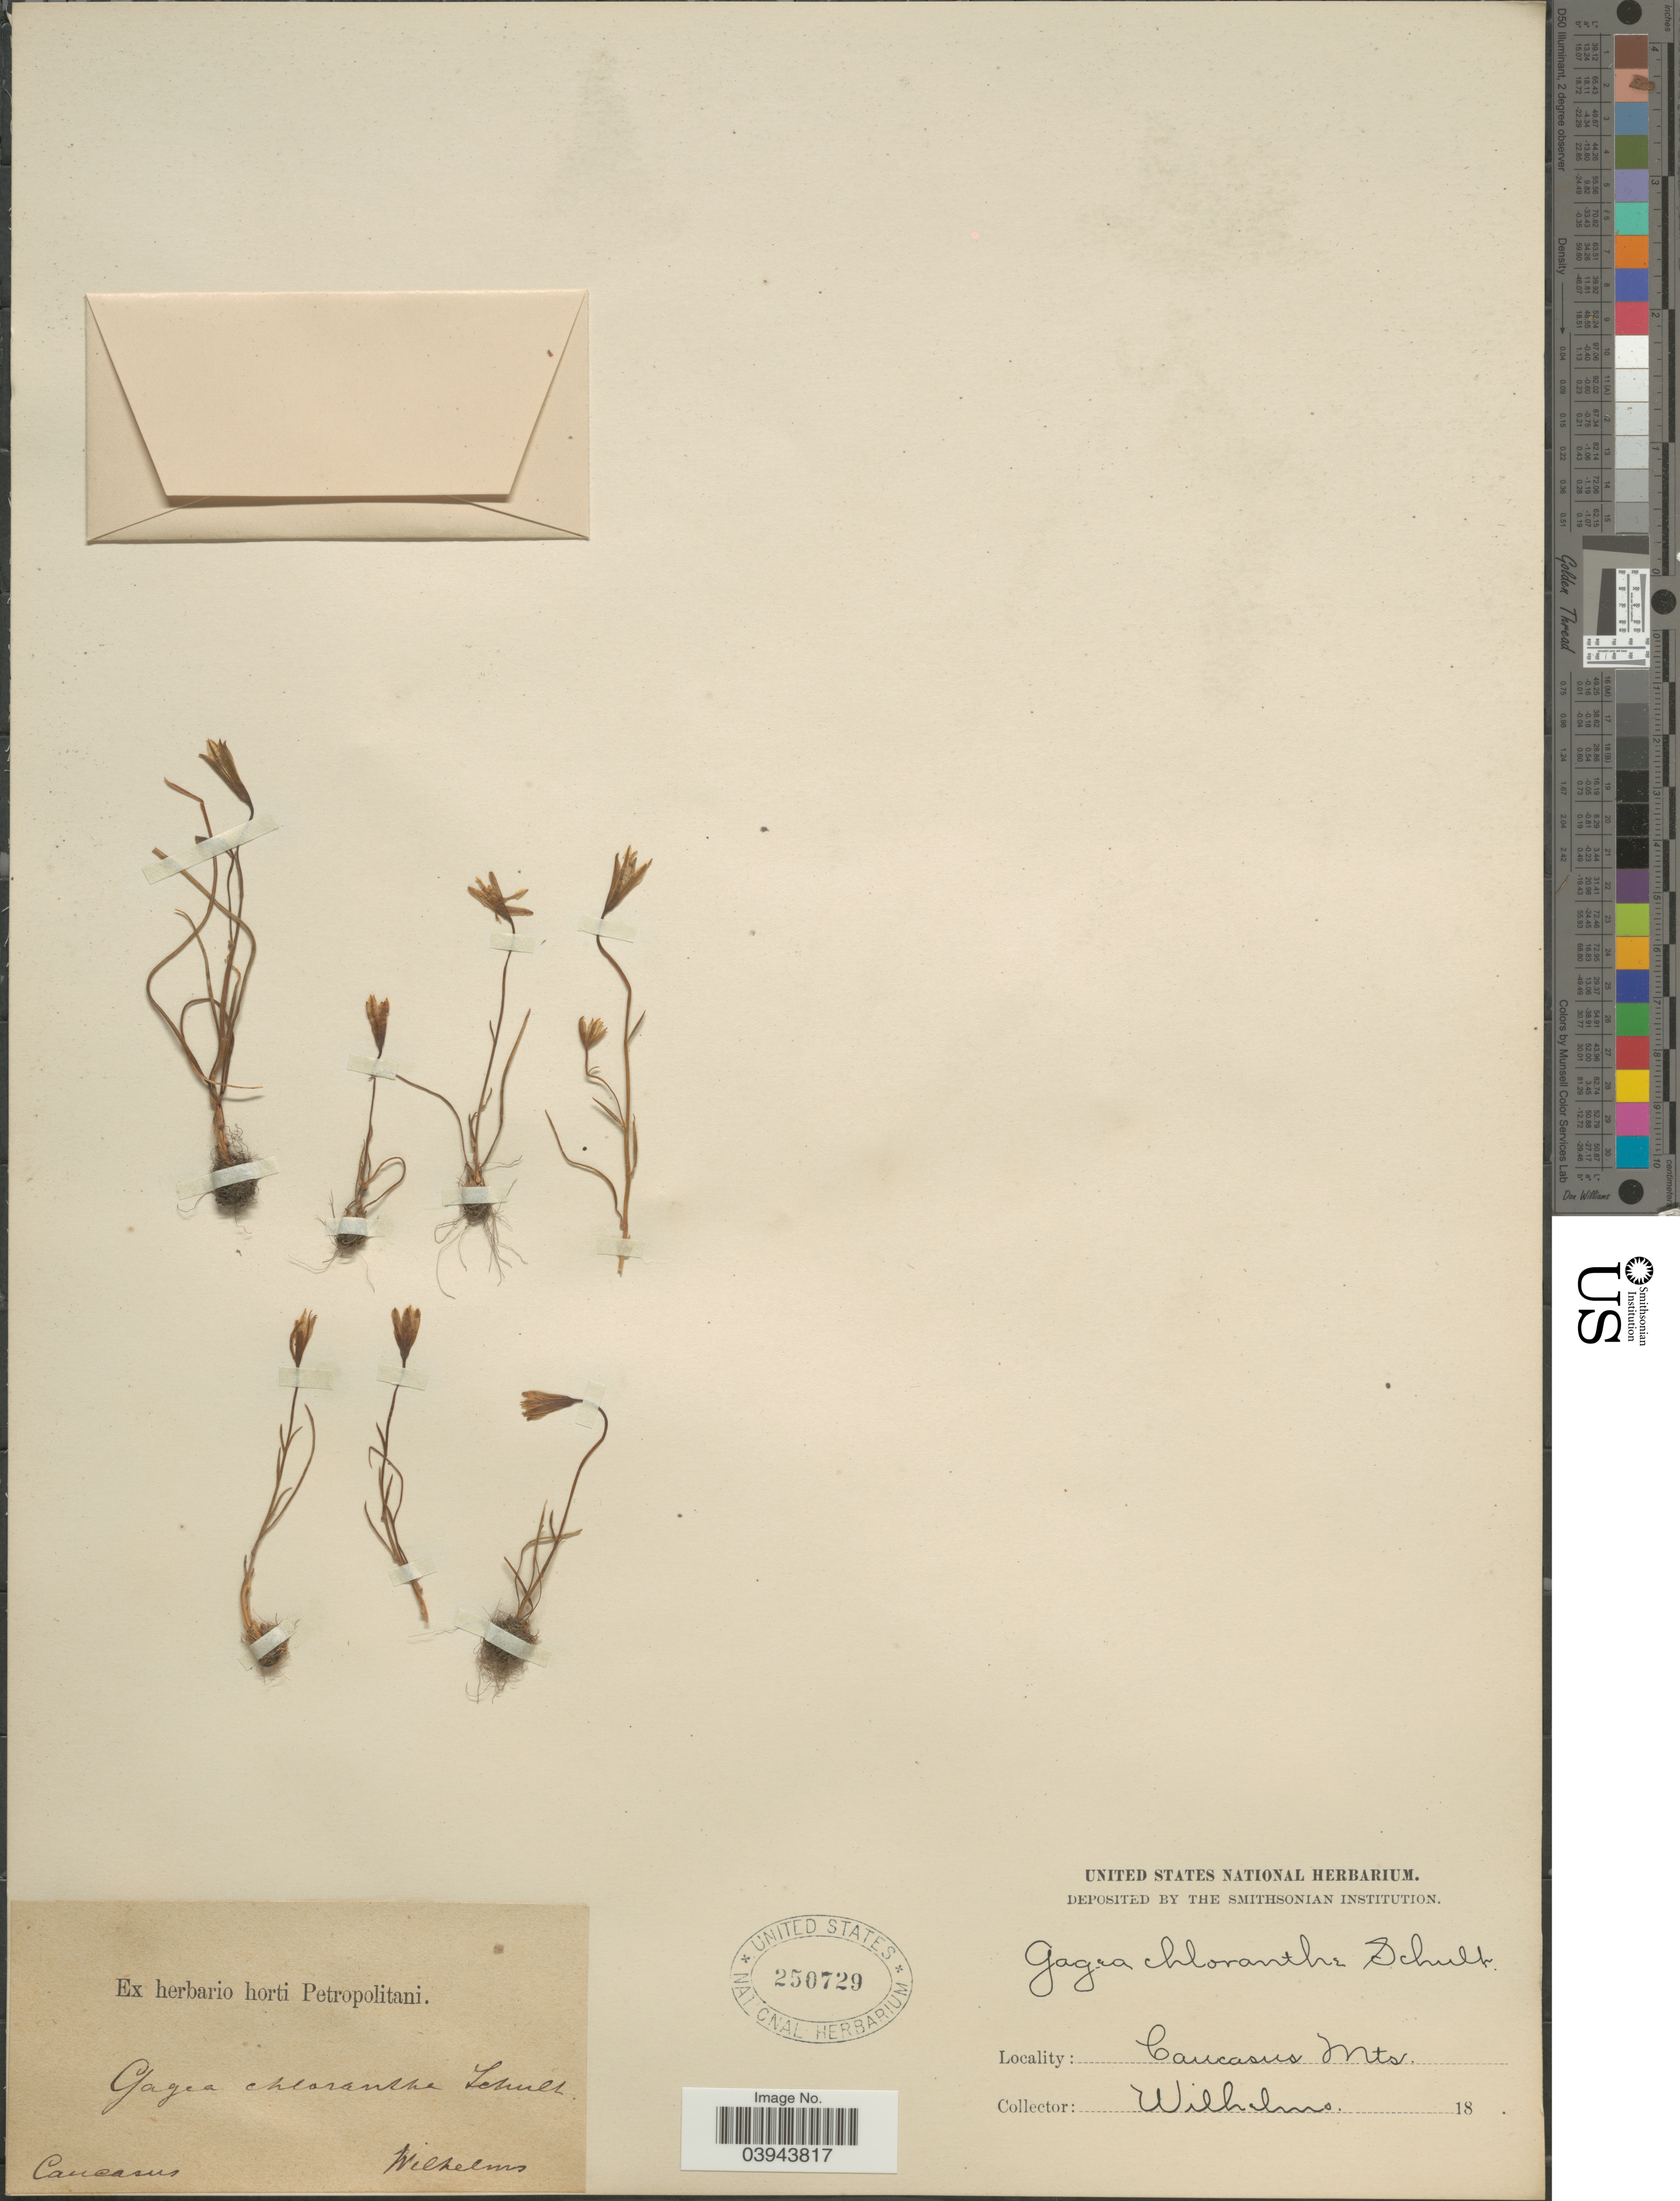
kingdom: Plantae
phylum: Tracheophyta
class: Liliopsida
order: Liliales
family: Liliaceae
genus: Gagea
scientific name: Gagea chlorantha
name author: (M. Bieb.) Schult. & Schult. f.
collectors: C. Wilhelms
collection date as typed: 18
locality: Caucasus Mts.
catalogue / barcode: US 250729